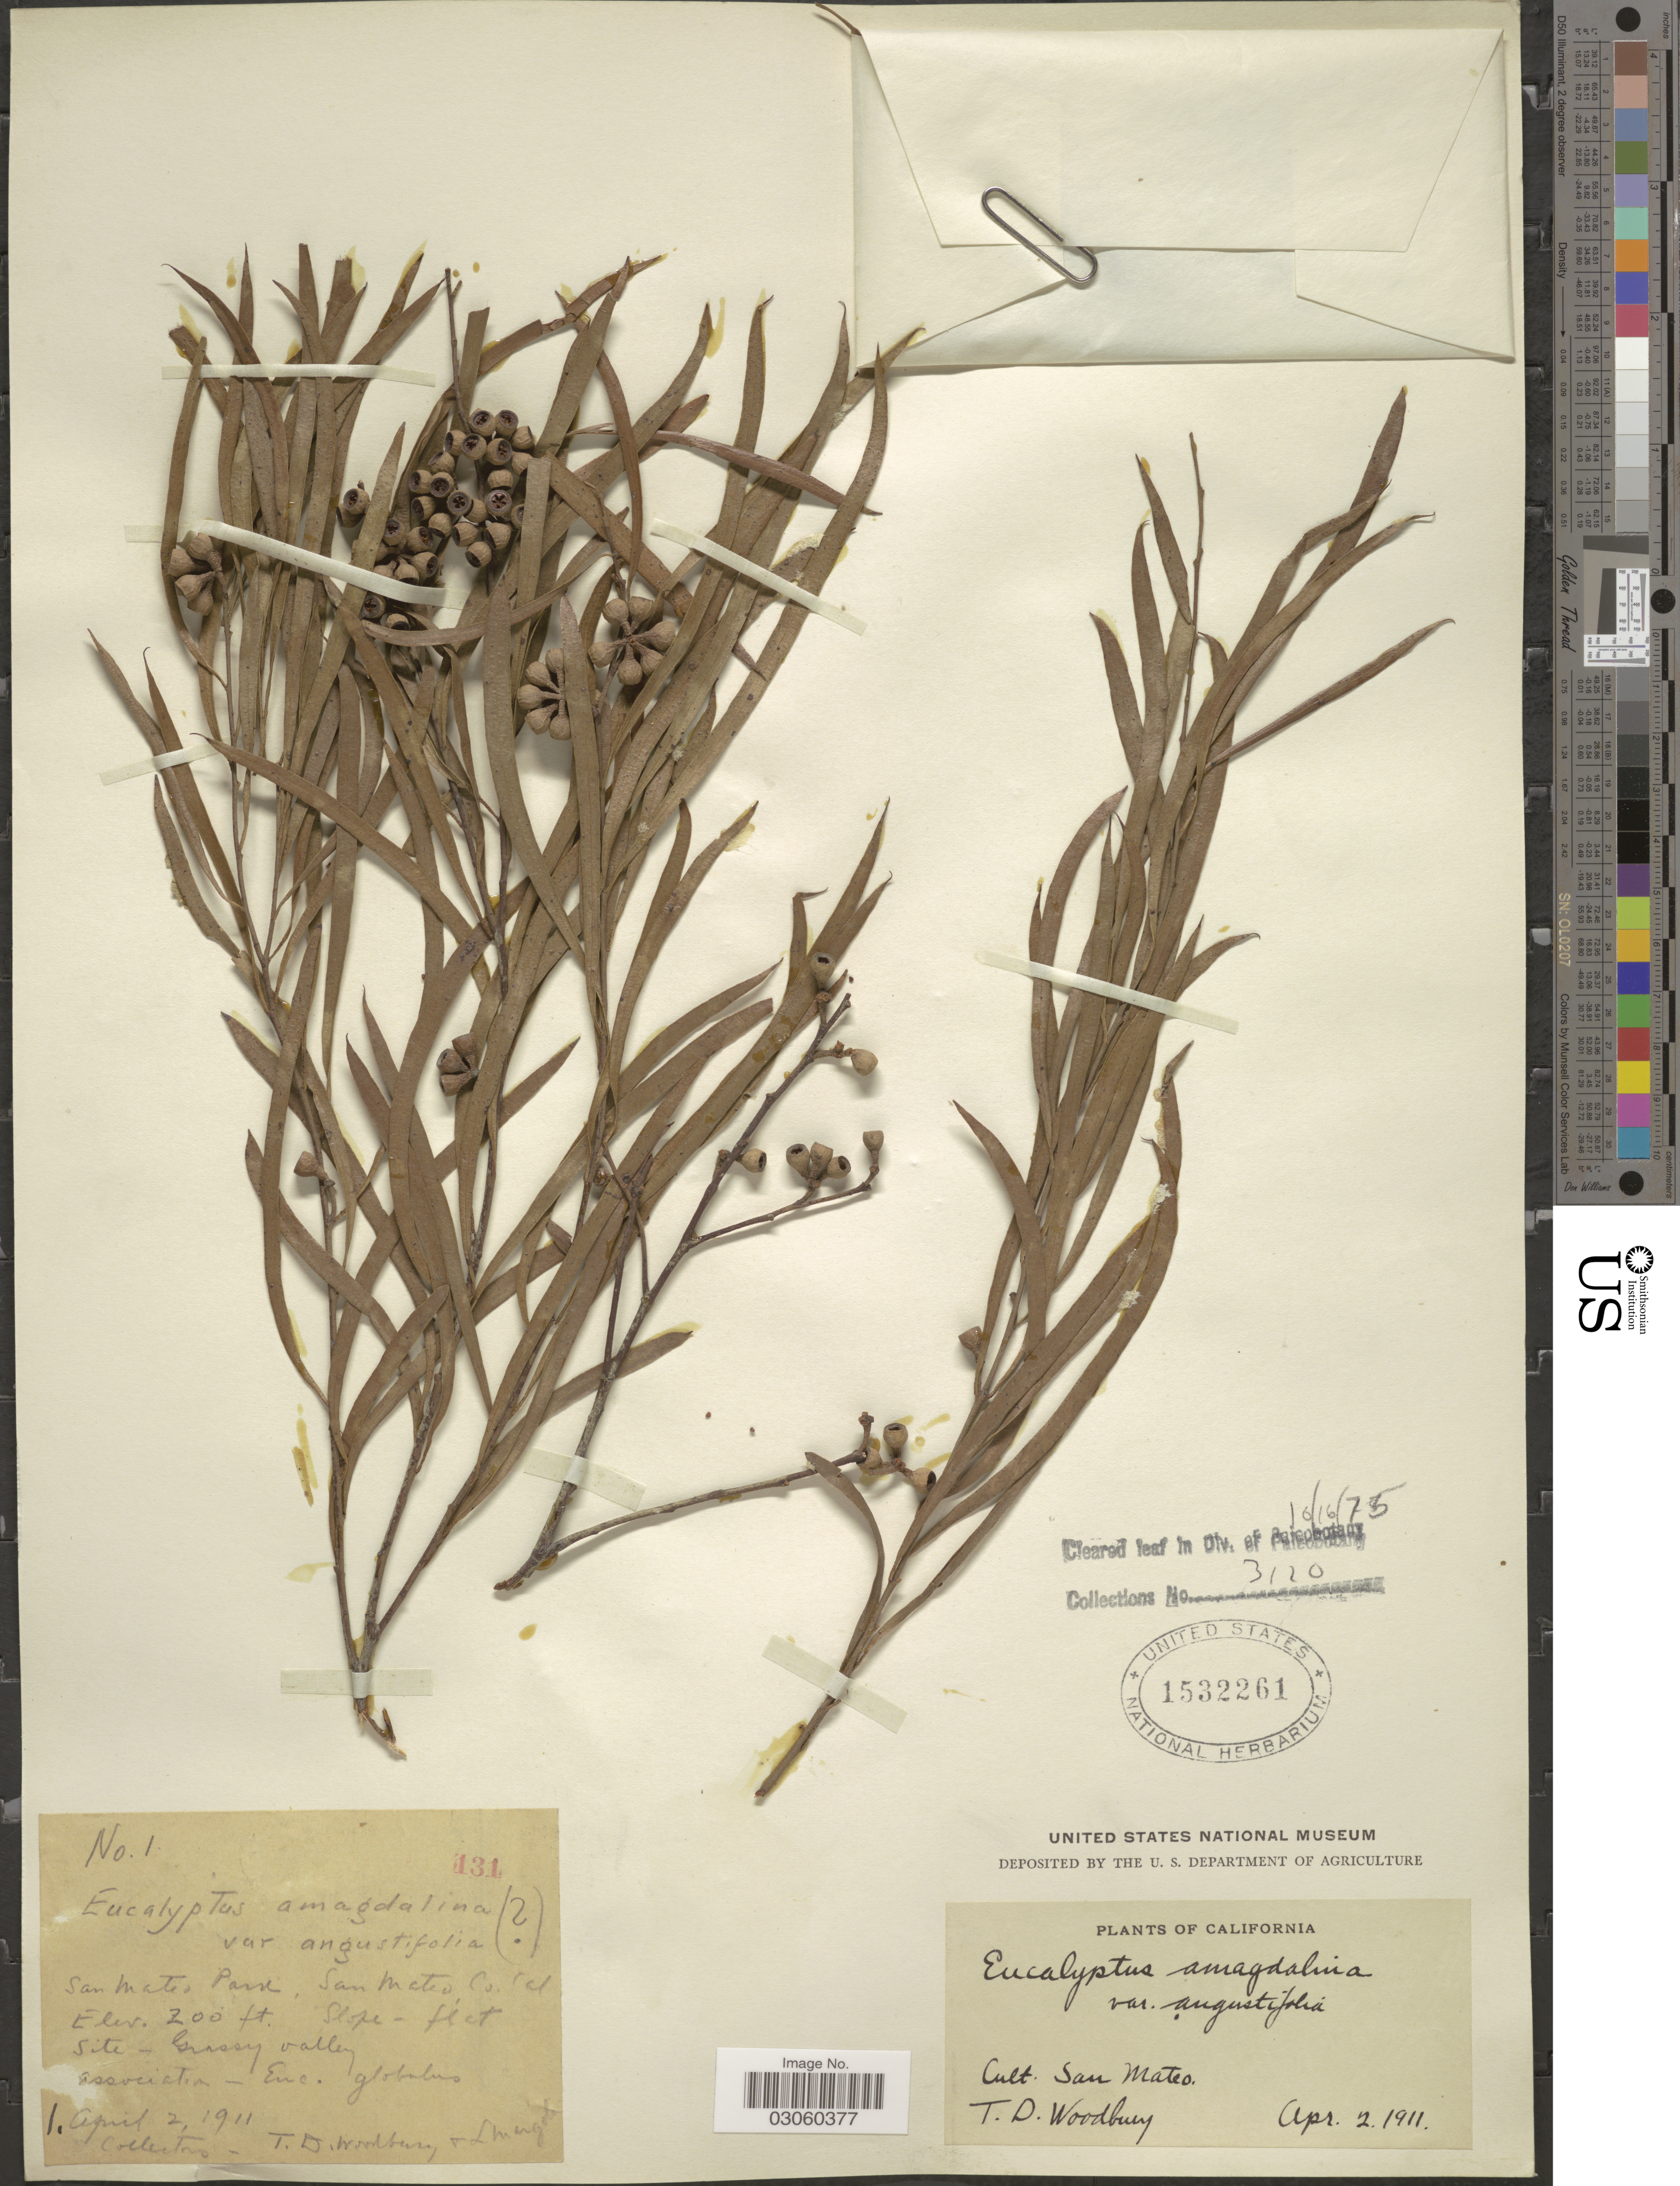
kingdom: Plantae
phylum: Tracheophyta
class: Magnoliopsida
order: Myrtales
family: Myrtaceae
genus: Eucalyptus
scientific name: Eucalyptus amygdalina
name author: Labill.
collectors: T. Woodbury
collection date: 1911-04-02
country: United States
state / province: California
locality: Cult. San Mateo.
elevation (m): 61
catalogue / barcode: US 1532261